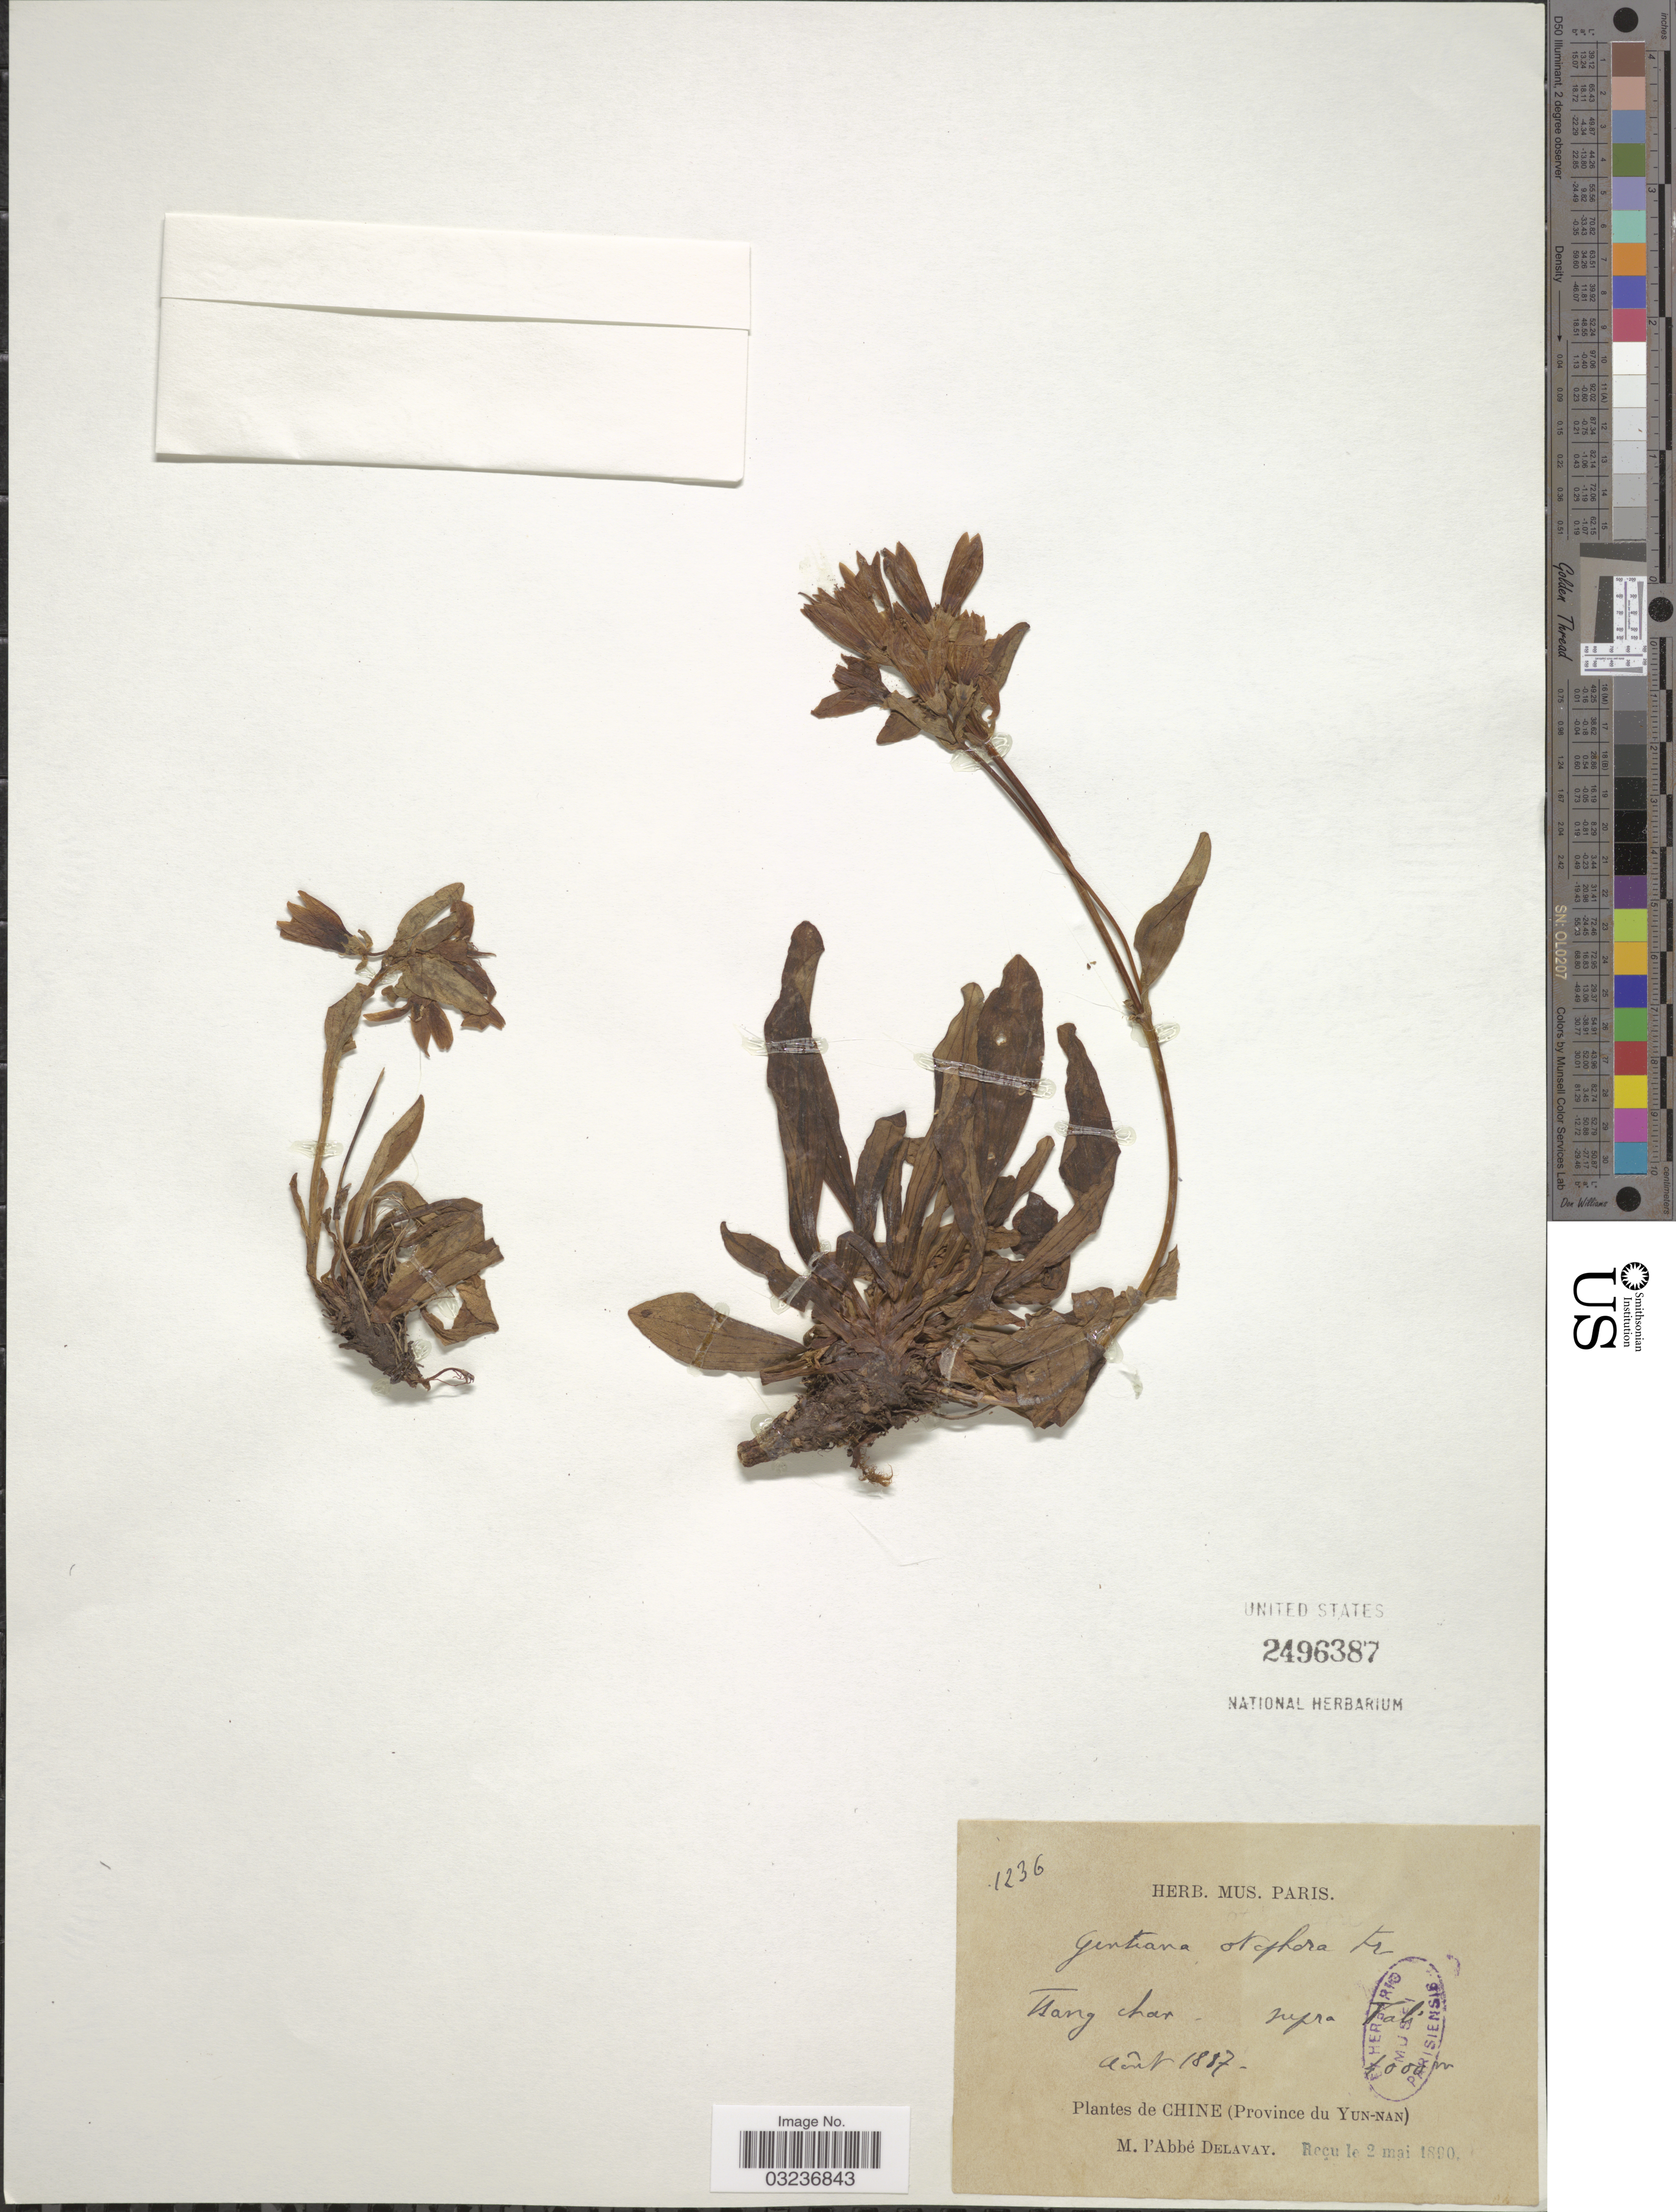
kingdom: Plantae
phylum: Tracheophyta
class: Magnoliopsida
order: Gentianales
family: Gentianaceae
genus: Gentiana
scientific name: Gentiana otophora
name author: Franch. ex Hemsl.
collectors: P. Delavay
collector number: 1236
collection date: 1887-08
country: China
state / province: Yunnan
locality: Chine (Province du Yun-Nan).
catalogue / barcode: US 2496387